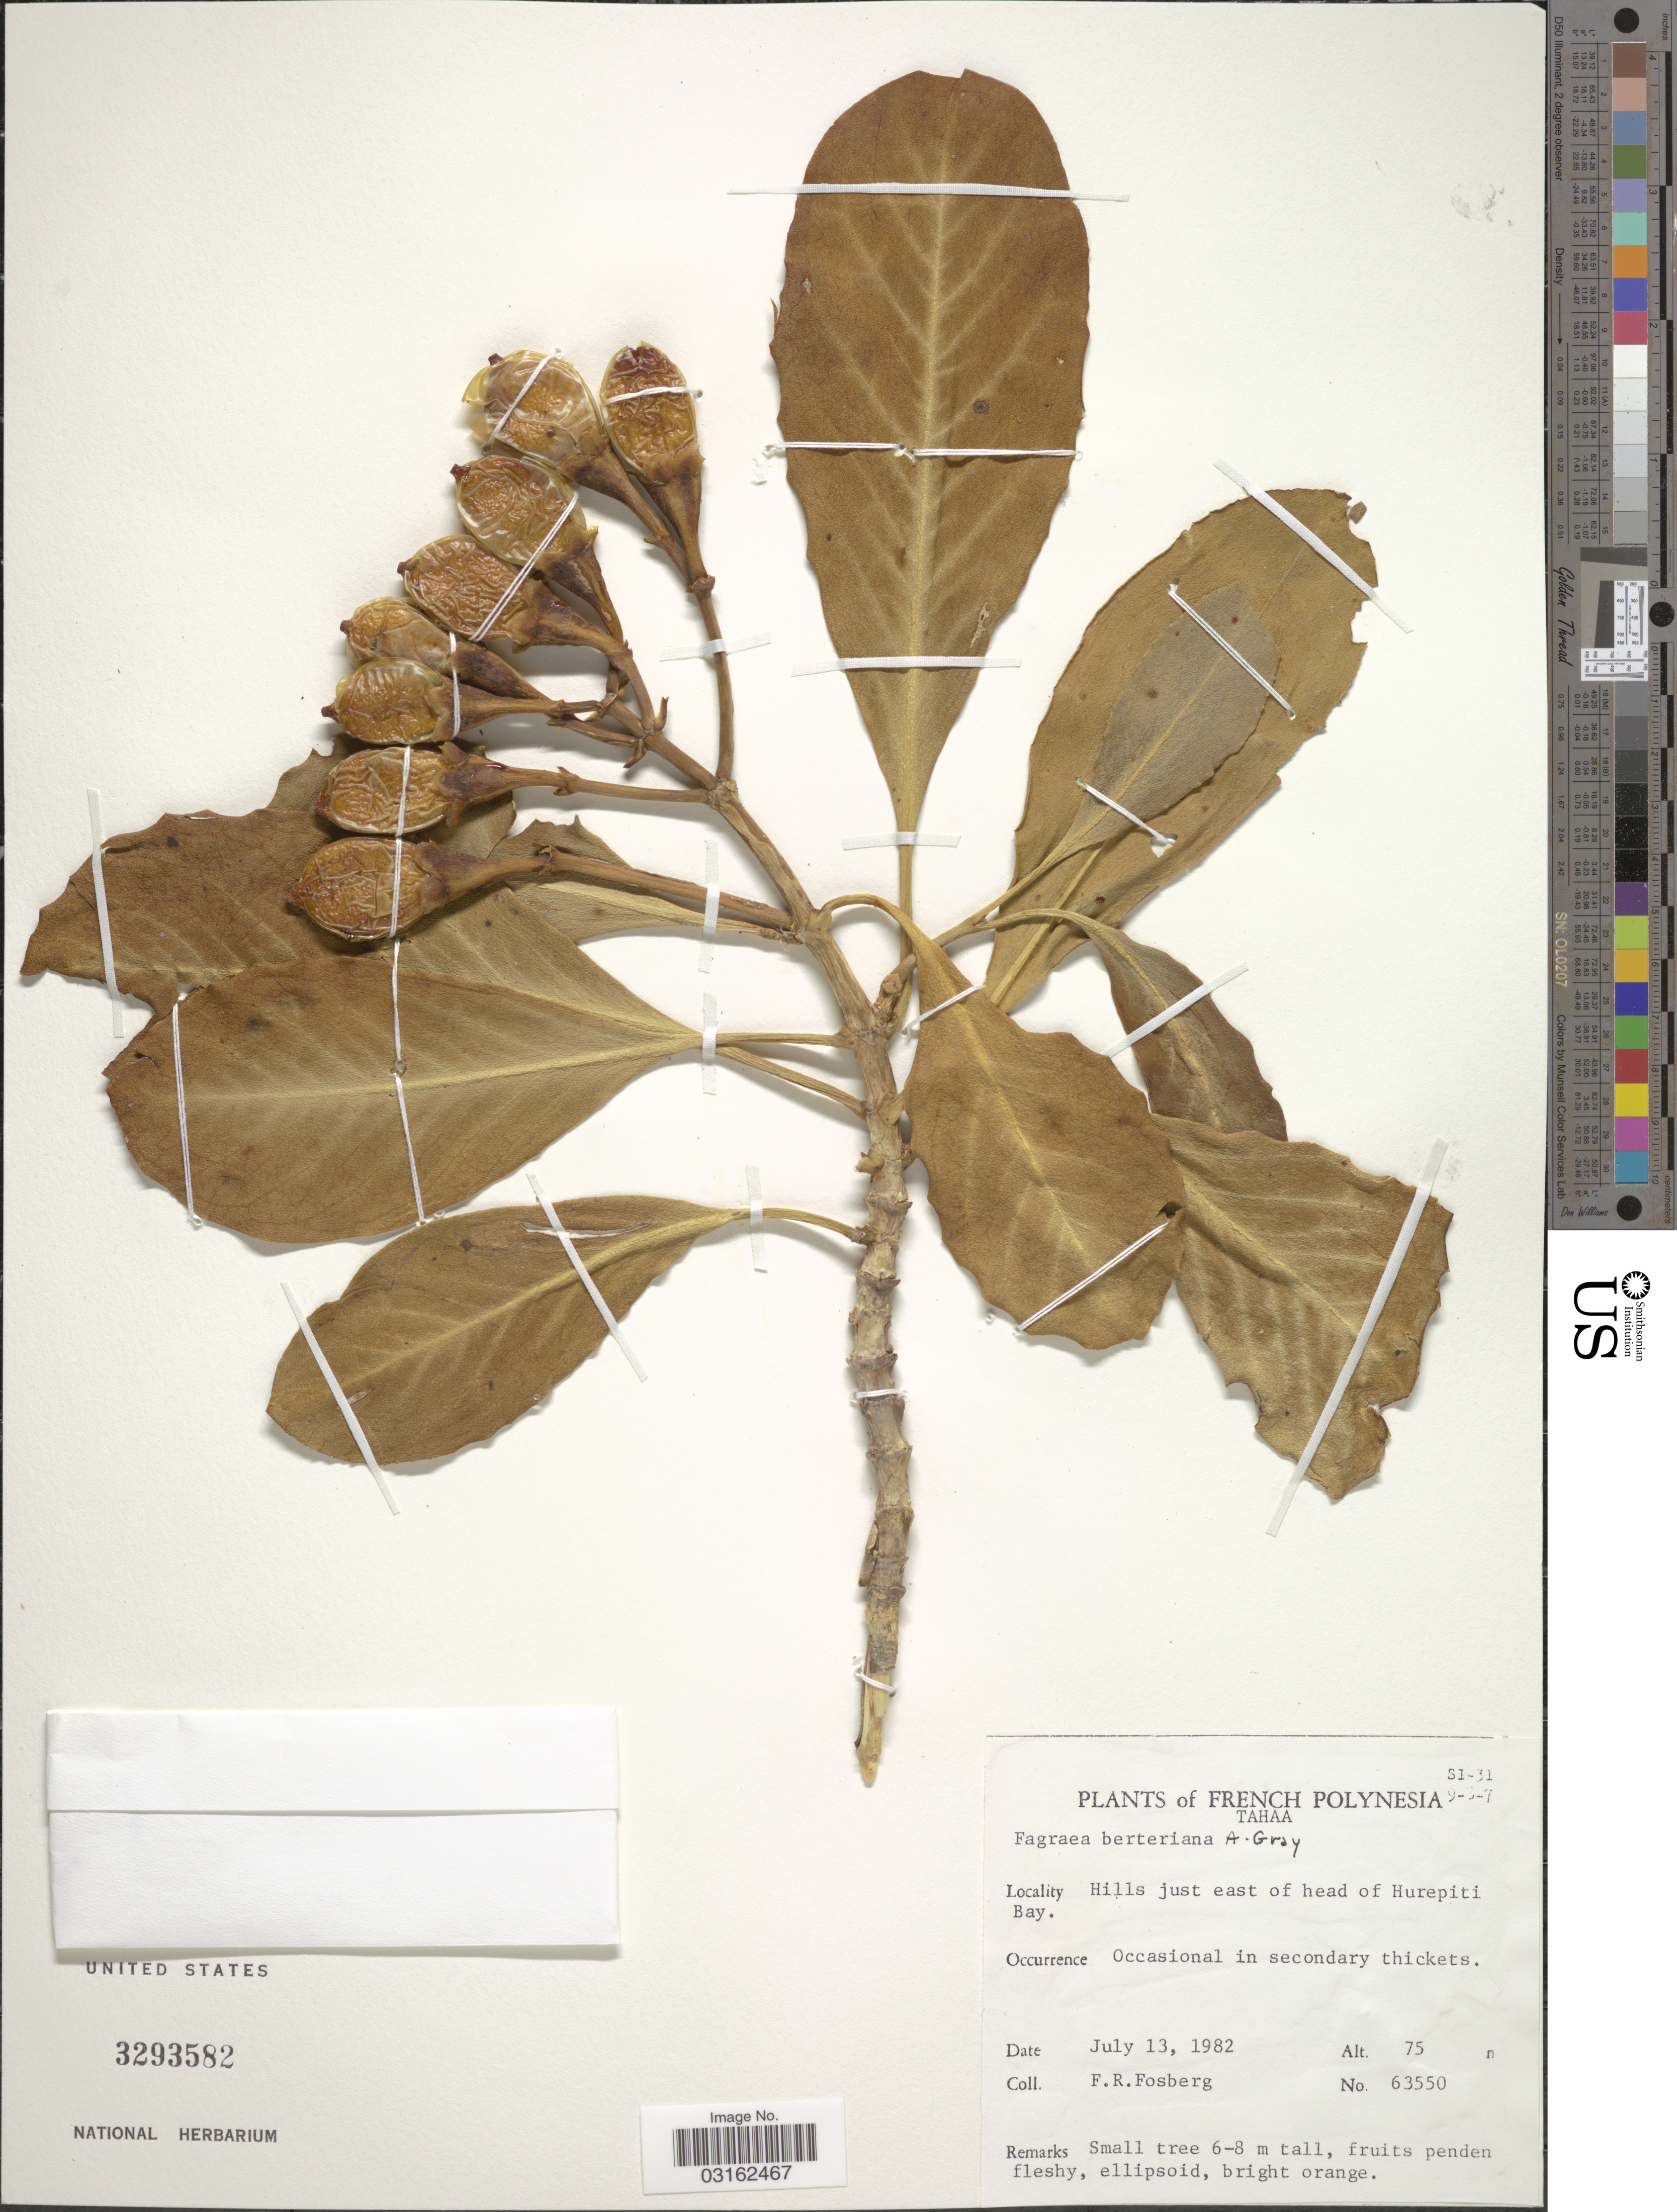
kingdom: Plantae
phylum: Tracheophyta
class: Magnoliopsida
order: Gentianales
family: Gentianaceae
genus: Fagraea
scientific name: Fagraea berteroana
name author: A. Gray ex Benth.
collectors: F. R. Fosberg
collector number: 63550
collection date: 1982-07-13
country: French Polynesia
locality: Tahaa. Hills just east of head of Hurepiti Bay.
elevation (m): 75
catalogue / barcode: US 3293582